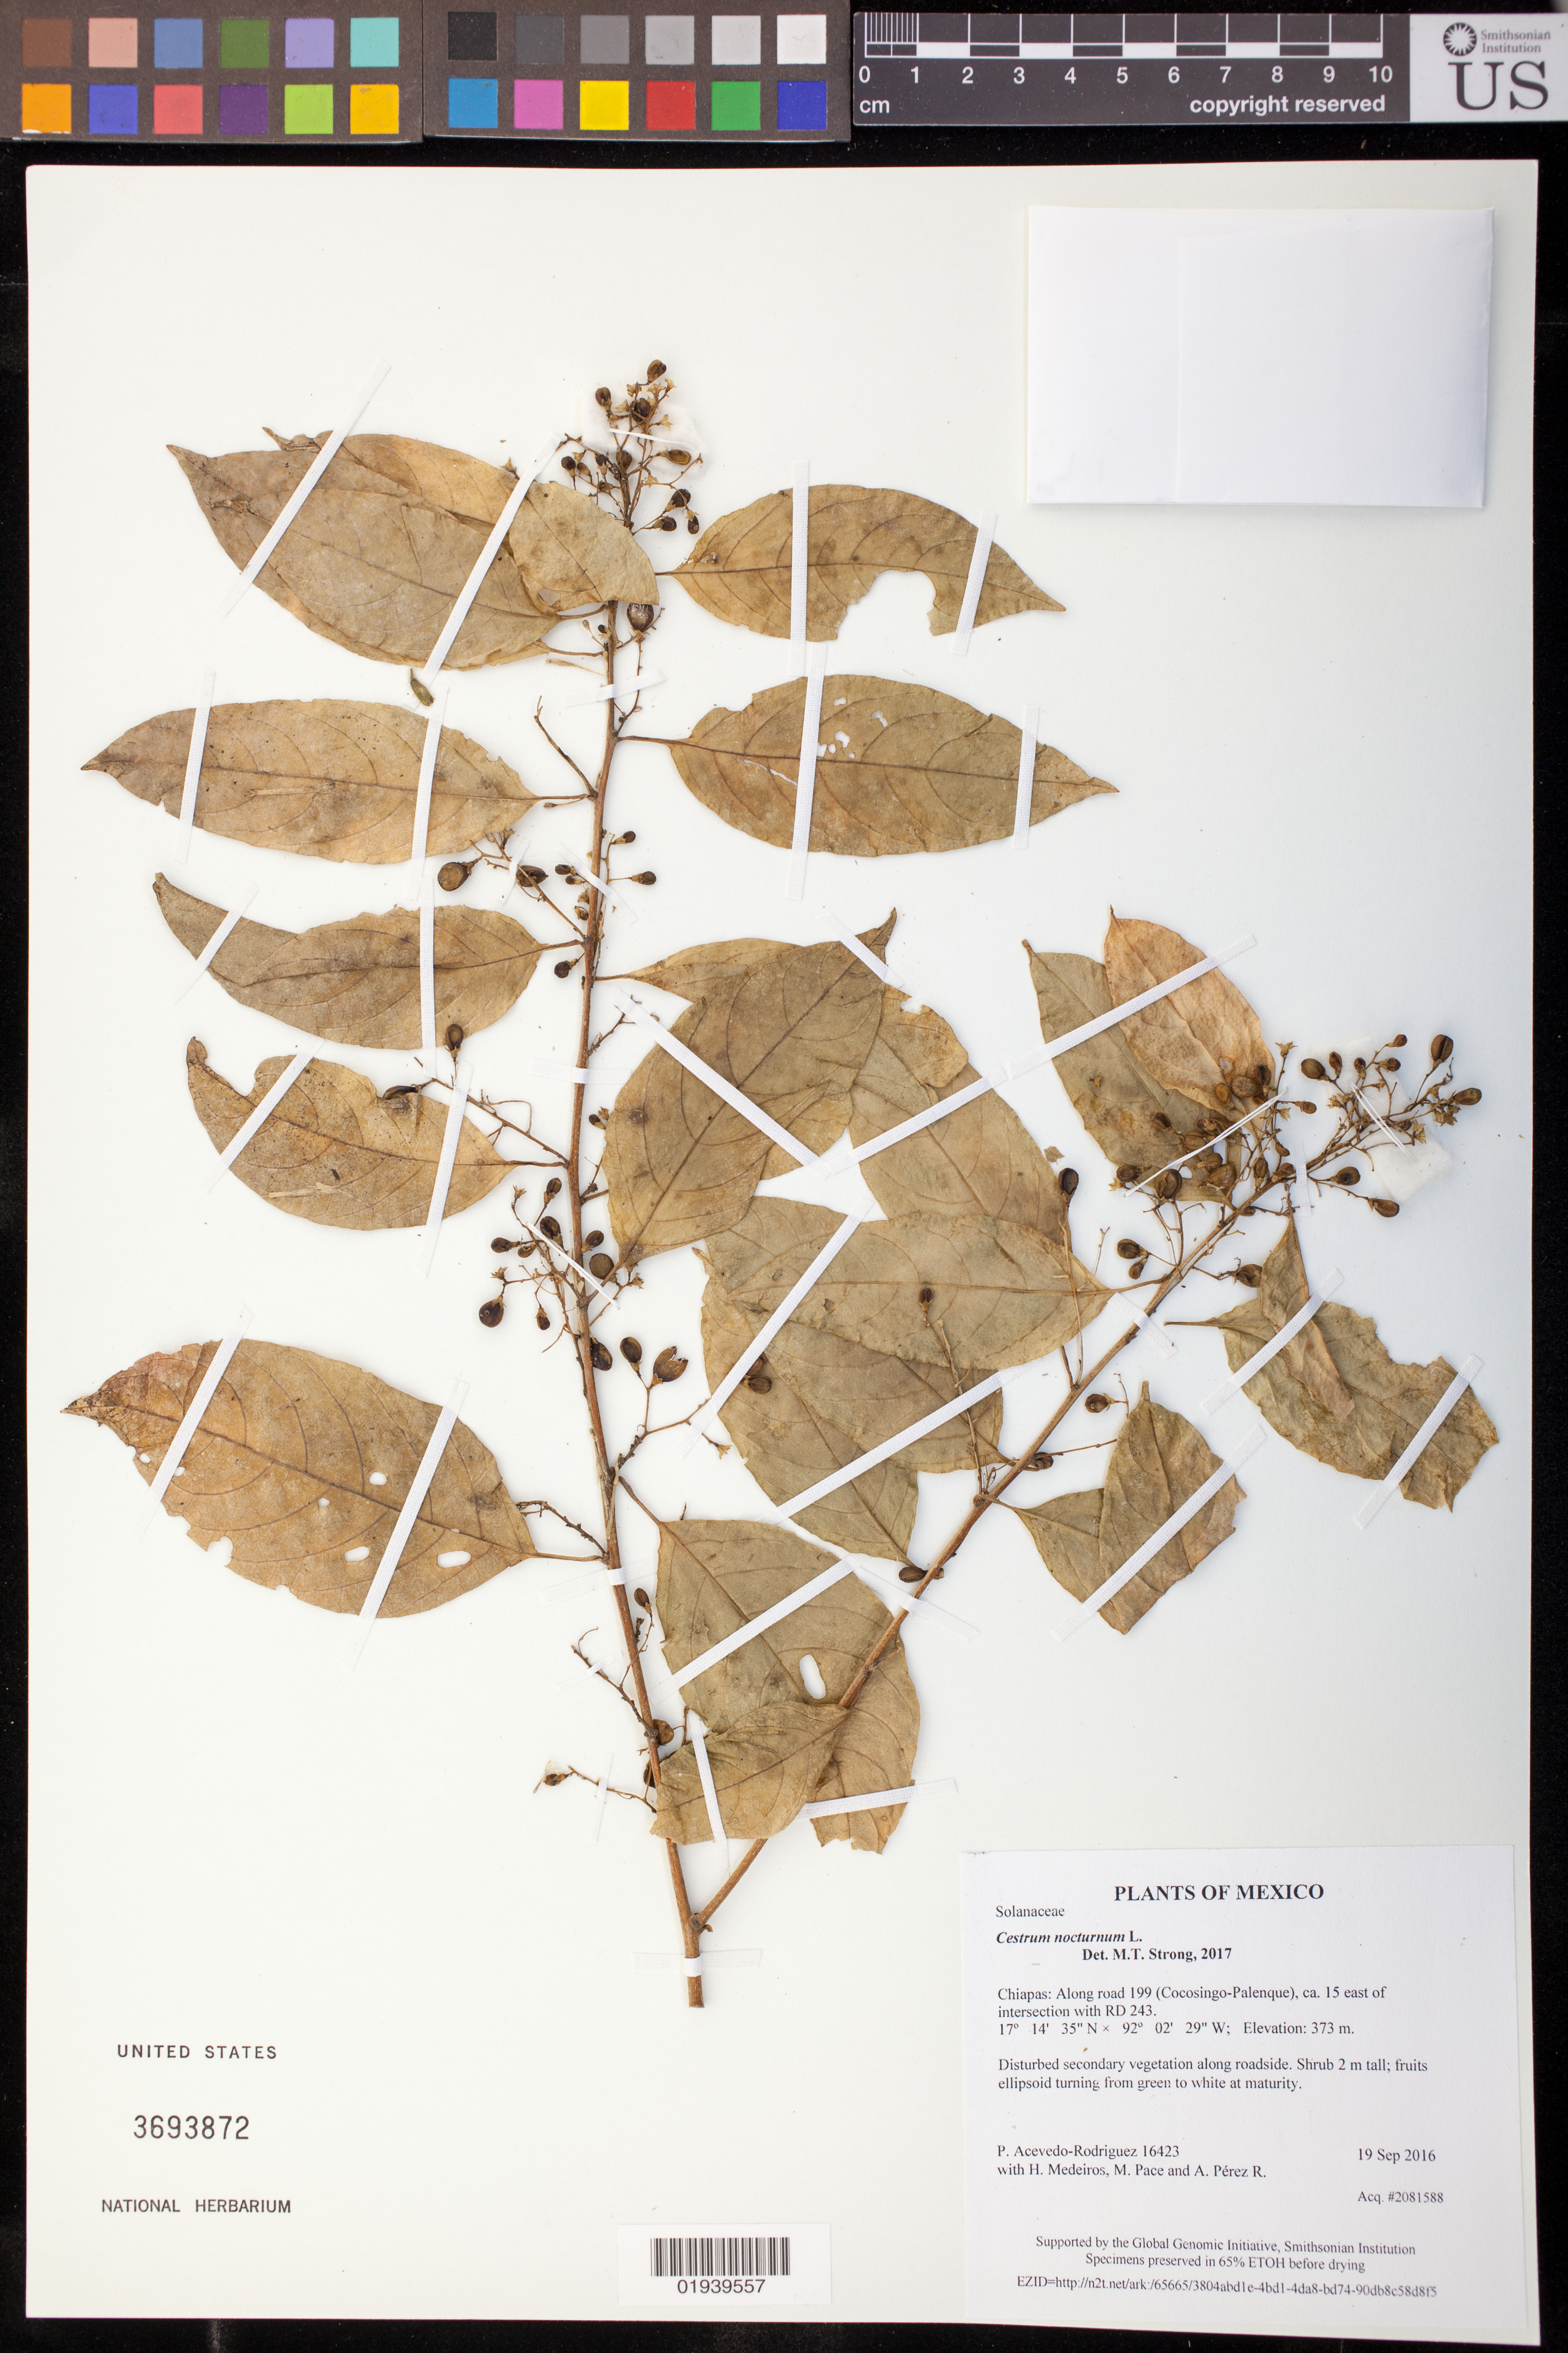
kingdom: Plantae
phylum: Tracheophyta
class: Magnoliopsida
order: Solanales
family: Solanaceae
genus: Cestrum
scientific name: Cestrum nocturnum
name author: L.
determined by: Strong, M. T., (US), Smithsonian Institution - National Museum of Natural History (UNITED STATES)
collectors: P. Acevedo-Rodr., H. Medeiros, M. R. Pace & A. Pérez R.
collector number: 16423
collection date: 2016-09-19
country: Mexico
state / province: Chiapas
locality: Along road 199 (Cocosingo-Palenque), ca. 15 east of intersection with RD 243.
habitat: disturbed secondary vegetation along roadside.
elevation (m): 373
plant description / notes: US, NY, K, MO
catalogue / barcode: US 3693872